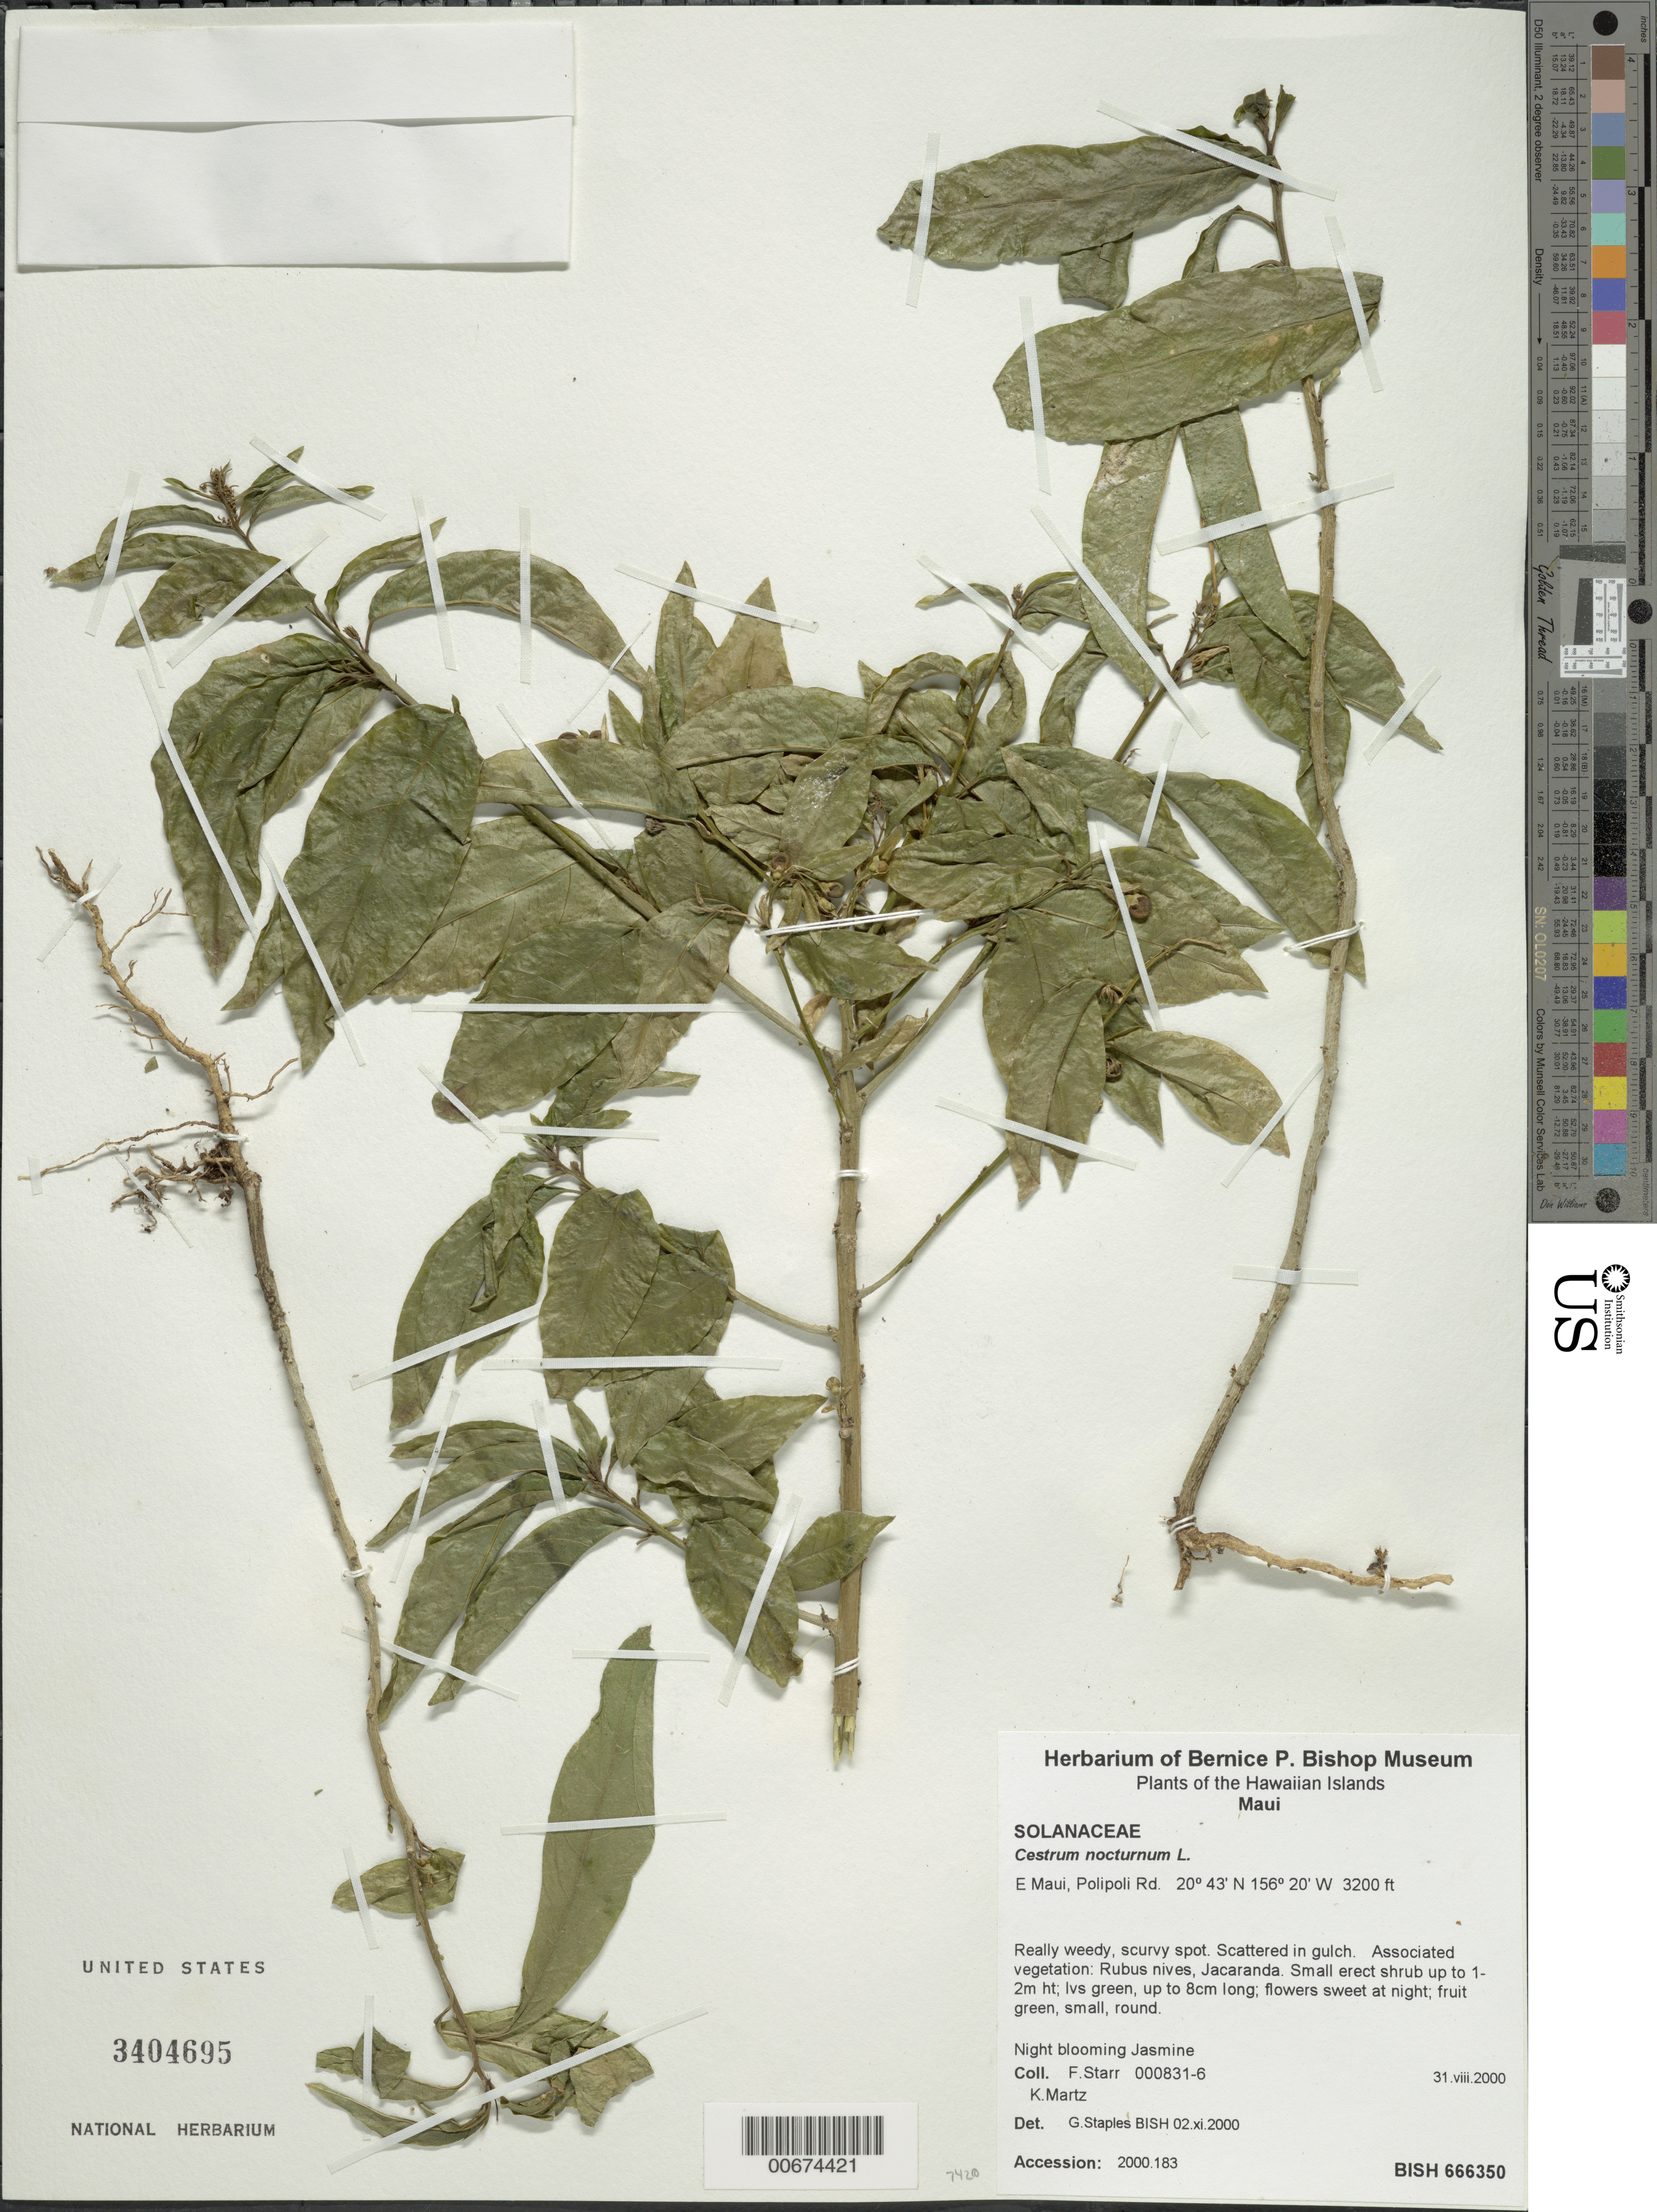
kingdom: Plantae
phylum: Tracheophyta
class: Magnoliopsida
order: Solanales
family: Solanaceae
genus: Cestrum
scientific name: Cestrum nocturnum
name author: L.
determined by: Staples, G. W.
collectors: F. Starr & K. Martz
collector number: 000831-6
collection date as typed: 31 Aug 2000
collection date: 2000-08-31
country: United States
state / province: Hawaii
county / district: Maui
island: Maui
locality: E Maui, Polipoli Rd.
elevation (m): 975.4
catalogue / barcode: US 3404695